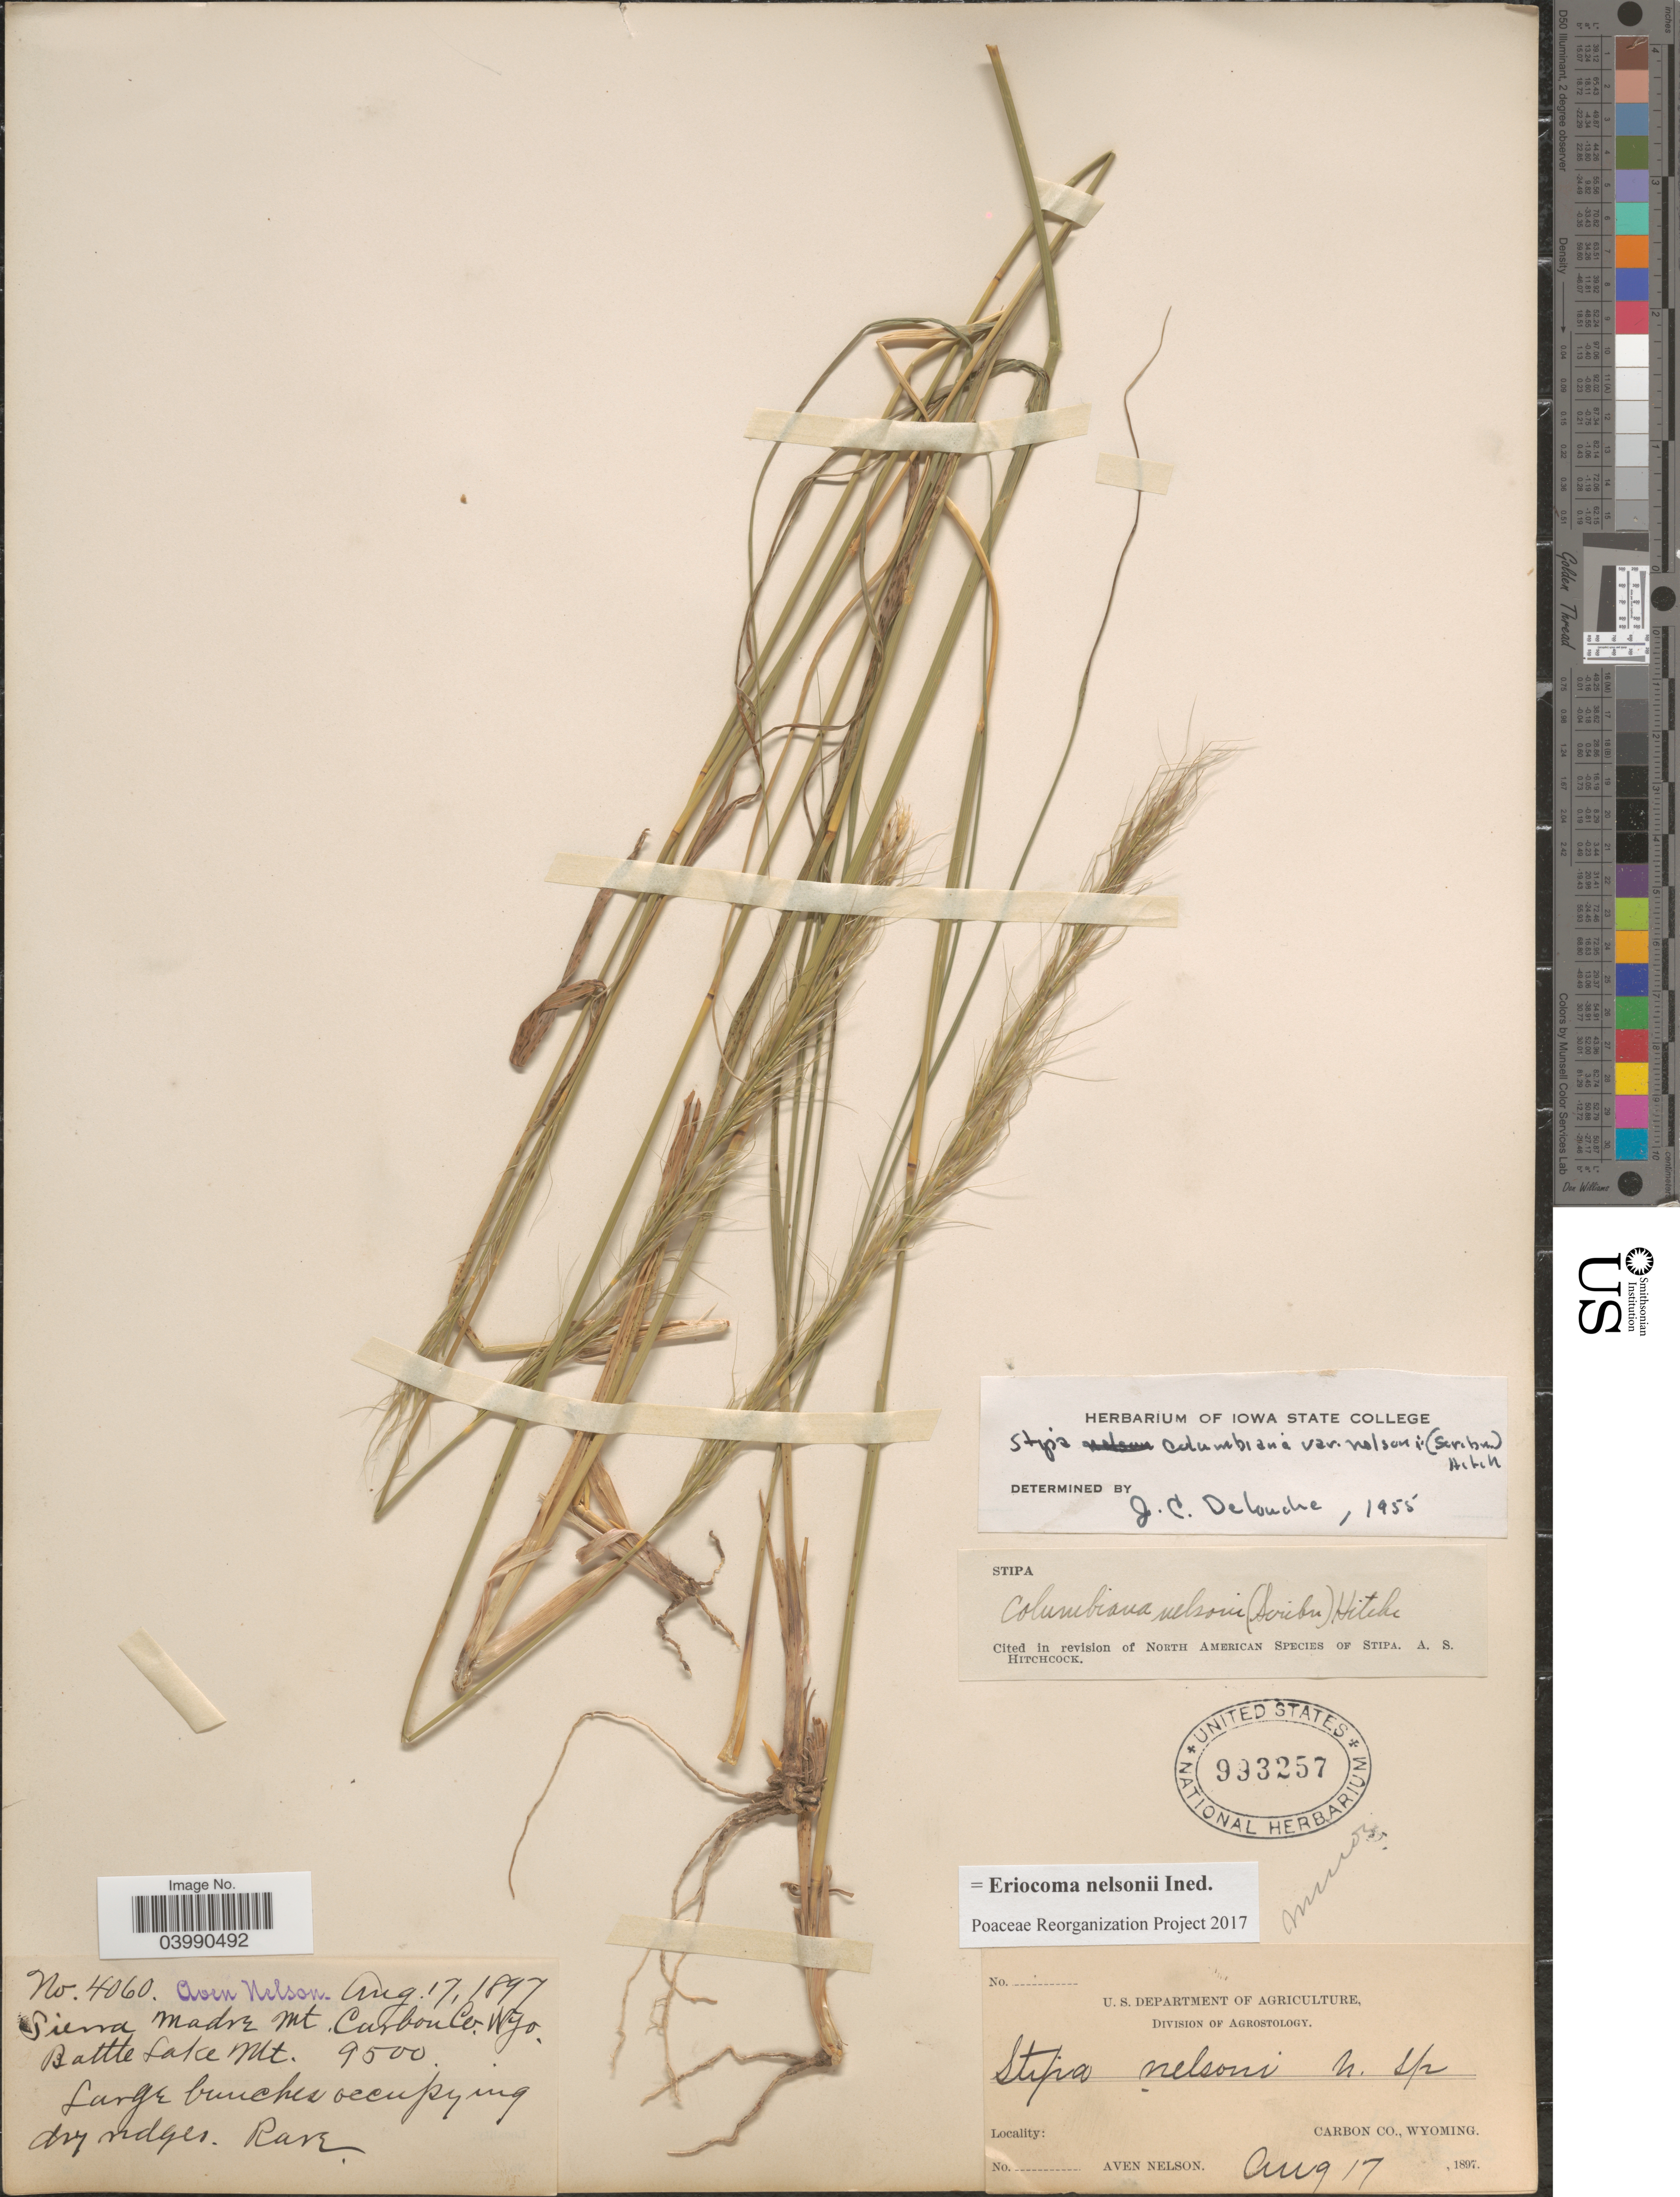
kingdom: Plantae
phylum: Tracheophyta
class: Liliopsida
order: Poales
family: Poaceae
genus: Eriocoma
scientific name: Eriocoma nelsonii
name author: (Scribn.) Romasch.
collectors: A. Nelson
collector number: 4060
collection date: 1897-08-17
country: United States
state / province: Wyoming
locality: Sierra Madre Mt. Carbon Co. Battle Lake Mt.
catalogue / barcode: US 993257